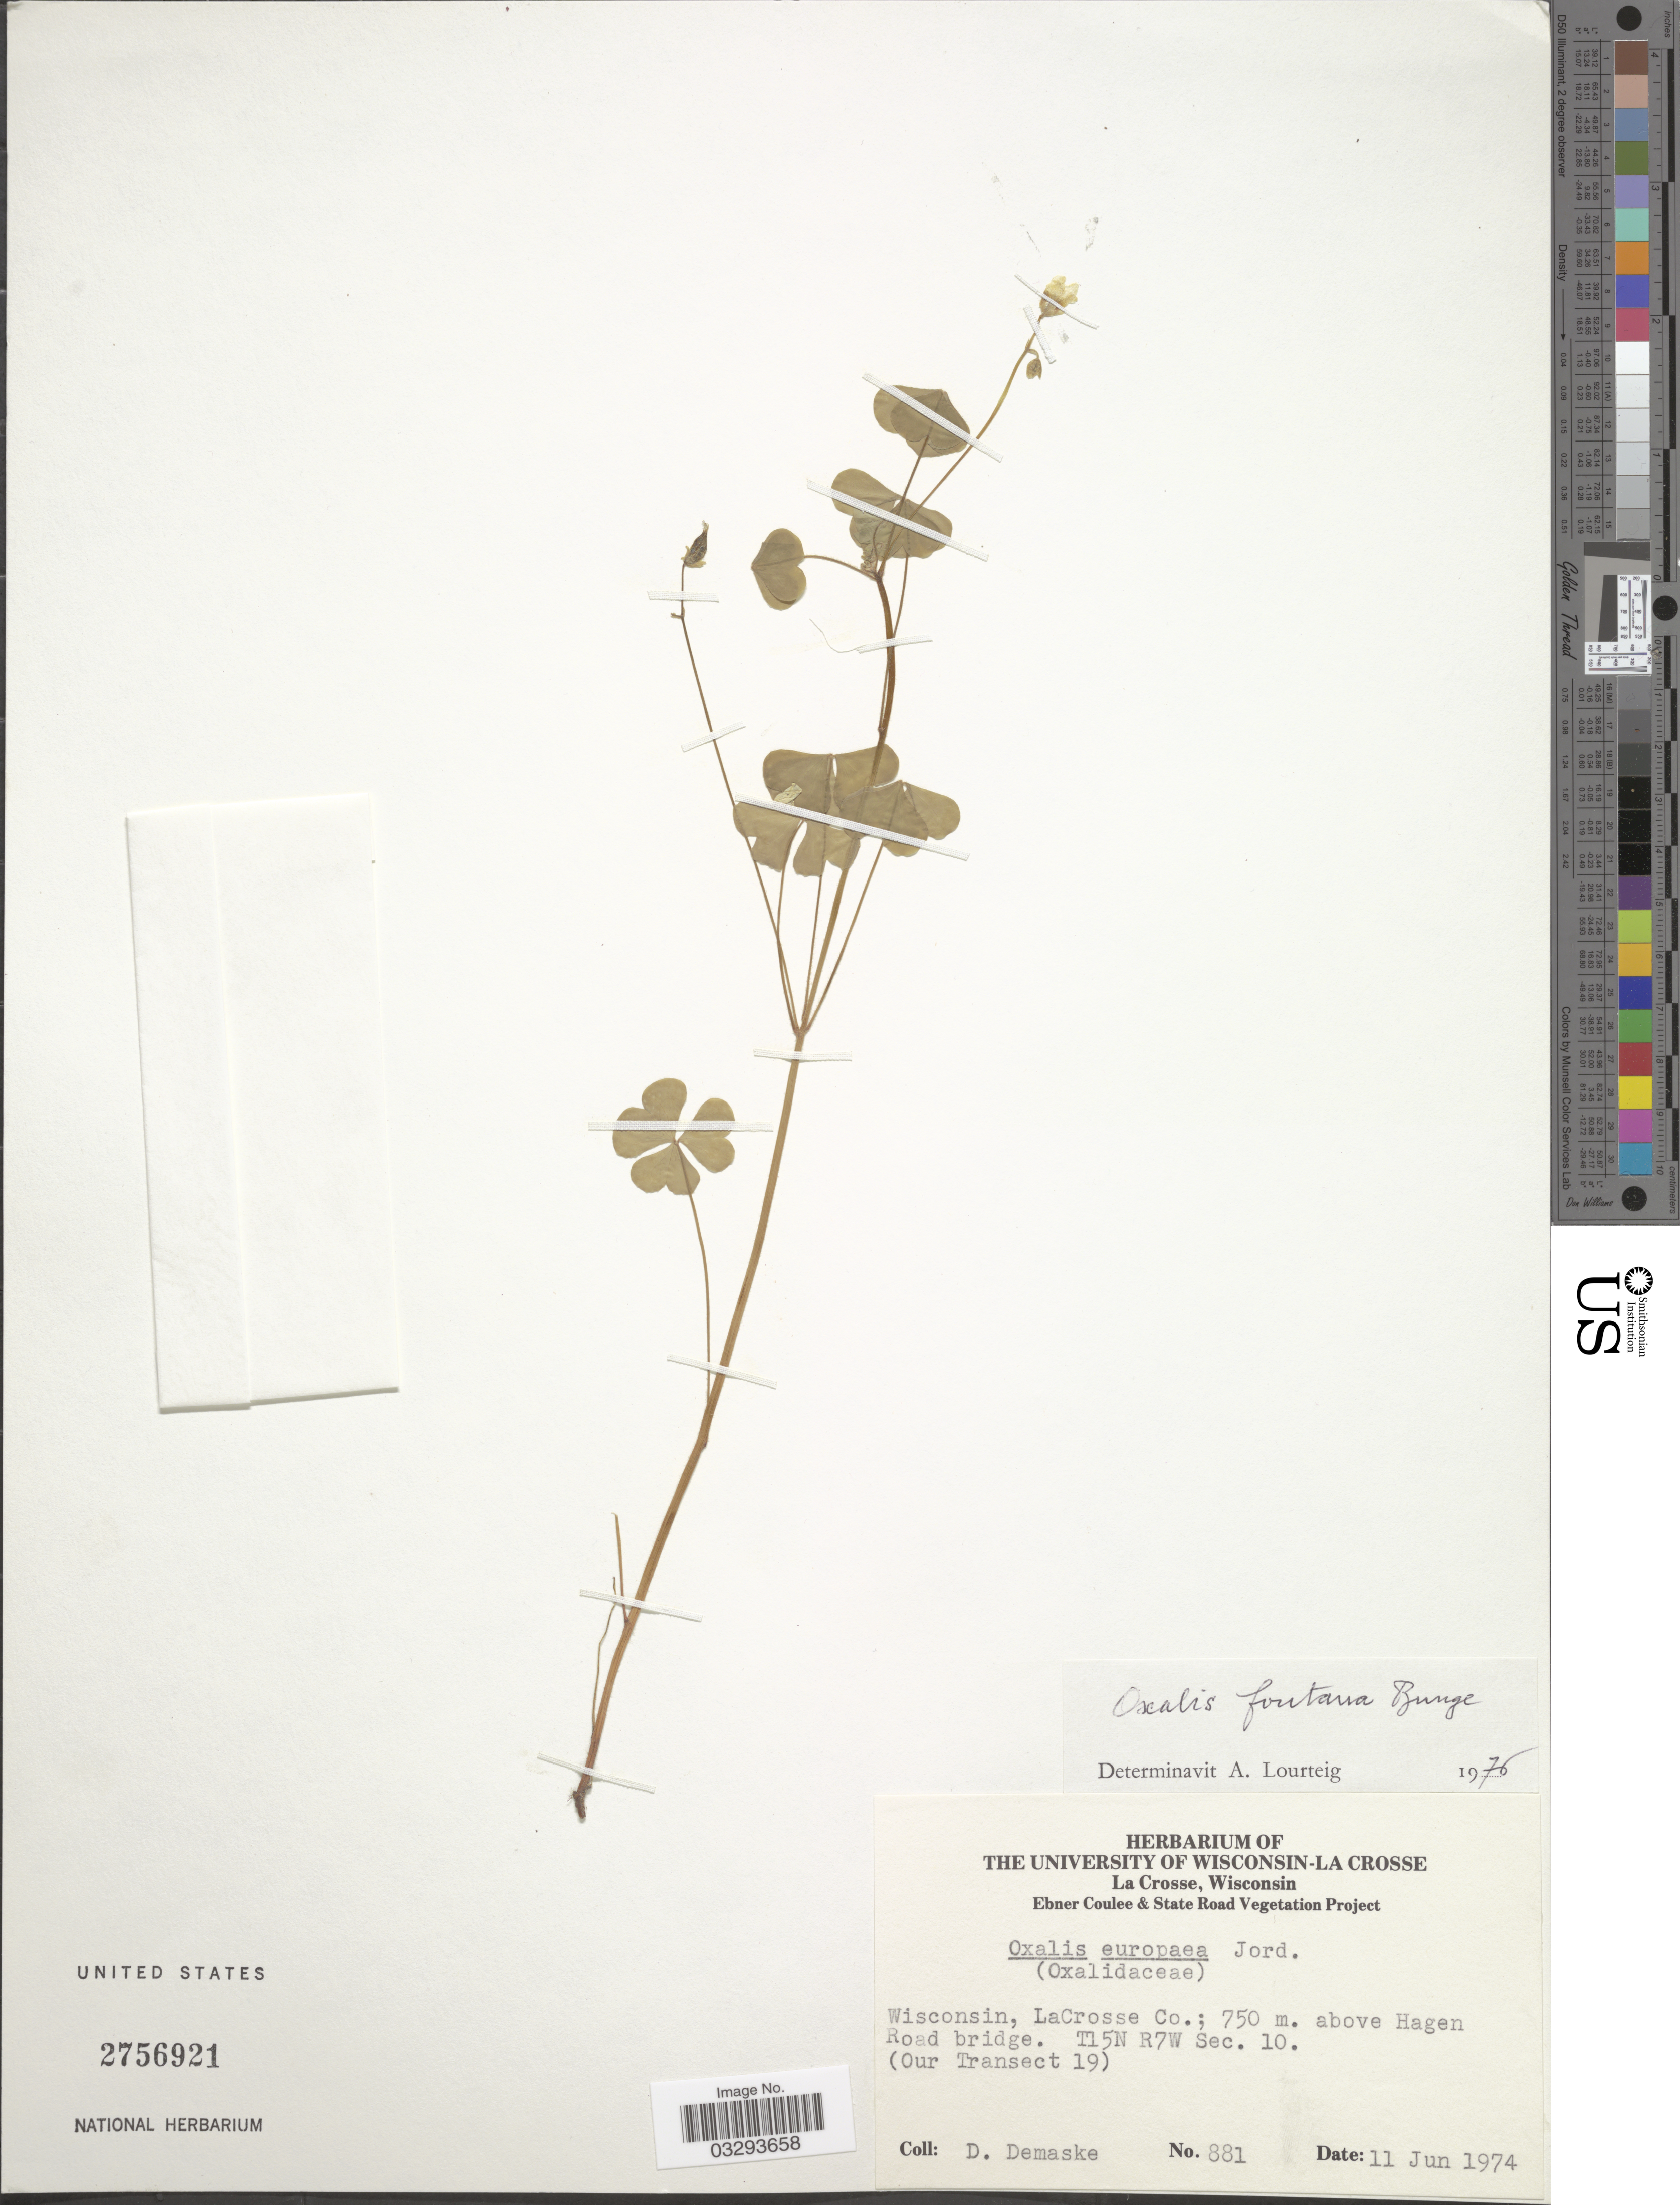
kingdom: Plantae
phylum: Tracheophyta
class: Magnoliopsida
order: Oxalidales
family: Oxalidaceae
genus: Oxalis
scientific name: Oxalis fontana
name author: Bunge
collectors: D. Demaske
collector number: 881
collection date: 1974-06-11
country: United States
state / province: Wisconsin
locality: La Crosse. Ebner Coulee & State Road Vegetation Project. LaCrosse Co.; Hagen Road bridge. T15N R7W Sec. 10. (Our Transect 19).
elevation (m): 750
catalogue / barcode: US 2756921